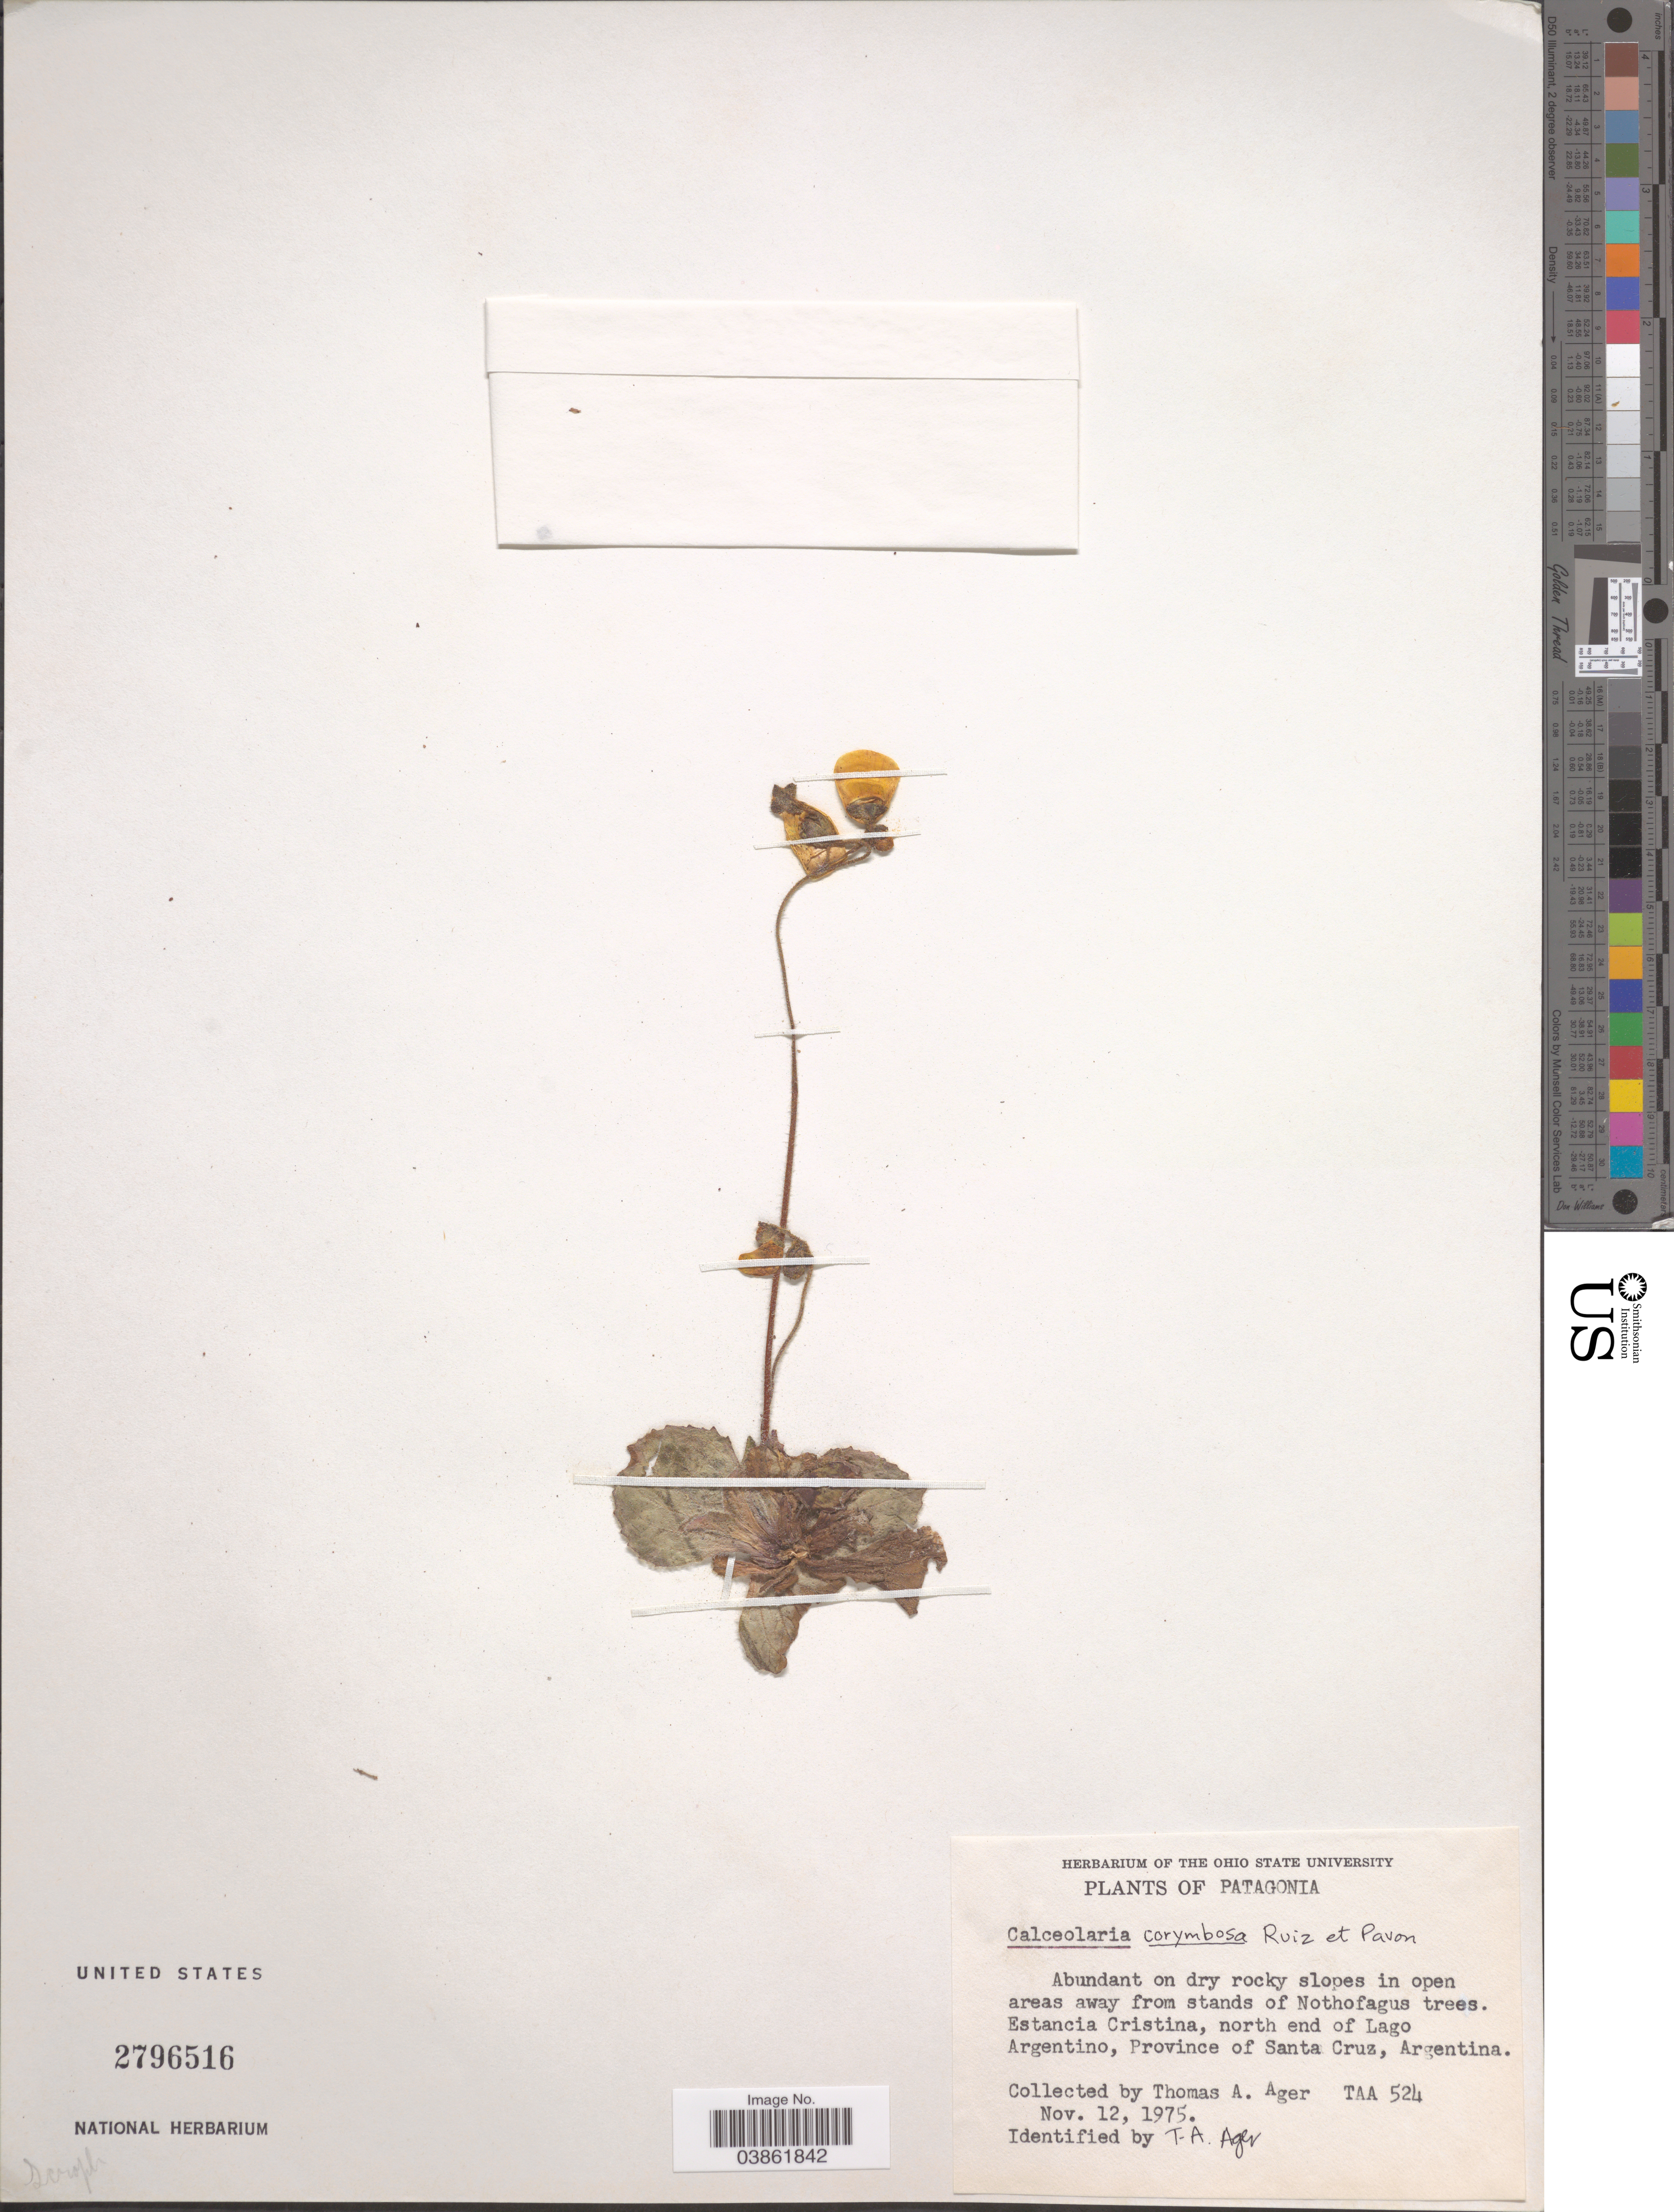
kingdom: Plantae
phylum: Tracheophyta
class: Magnoliopsida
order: Lamiales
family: Calceolariaceae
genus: Calceolaria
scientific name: Calceolaria corymbosa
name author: Ruiz & Pav.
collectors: T. A. Ager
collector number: TAA 524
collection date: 1975-11-12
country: Argentina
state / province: Santa Cruz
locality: Patagonia. Estancia Cristina, north end of Lago Argentino.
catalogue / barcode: US 2796516